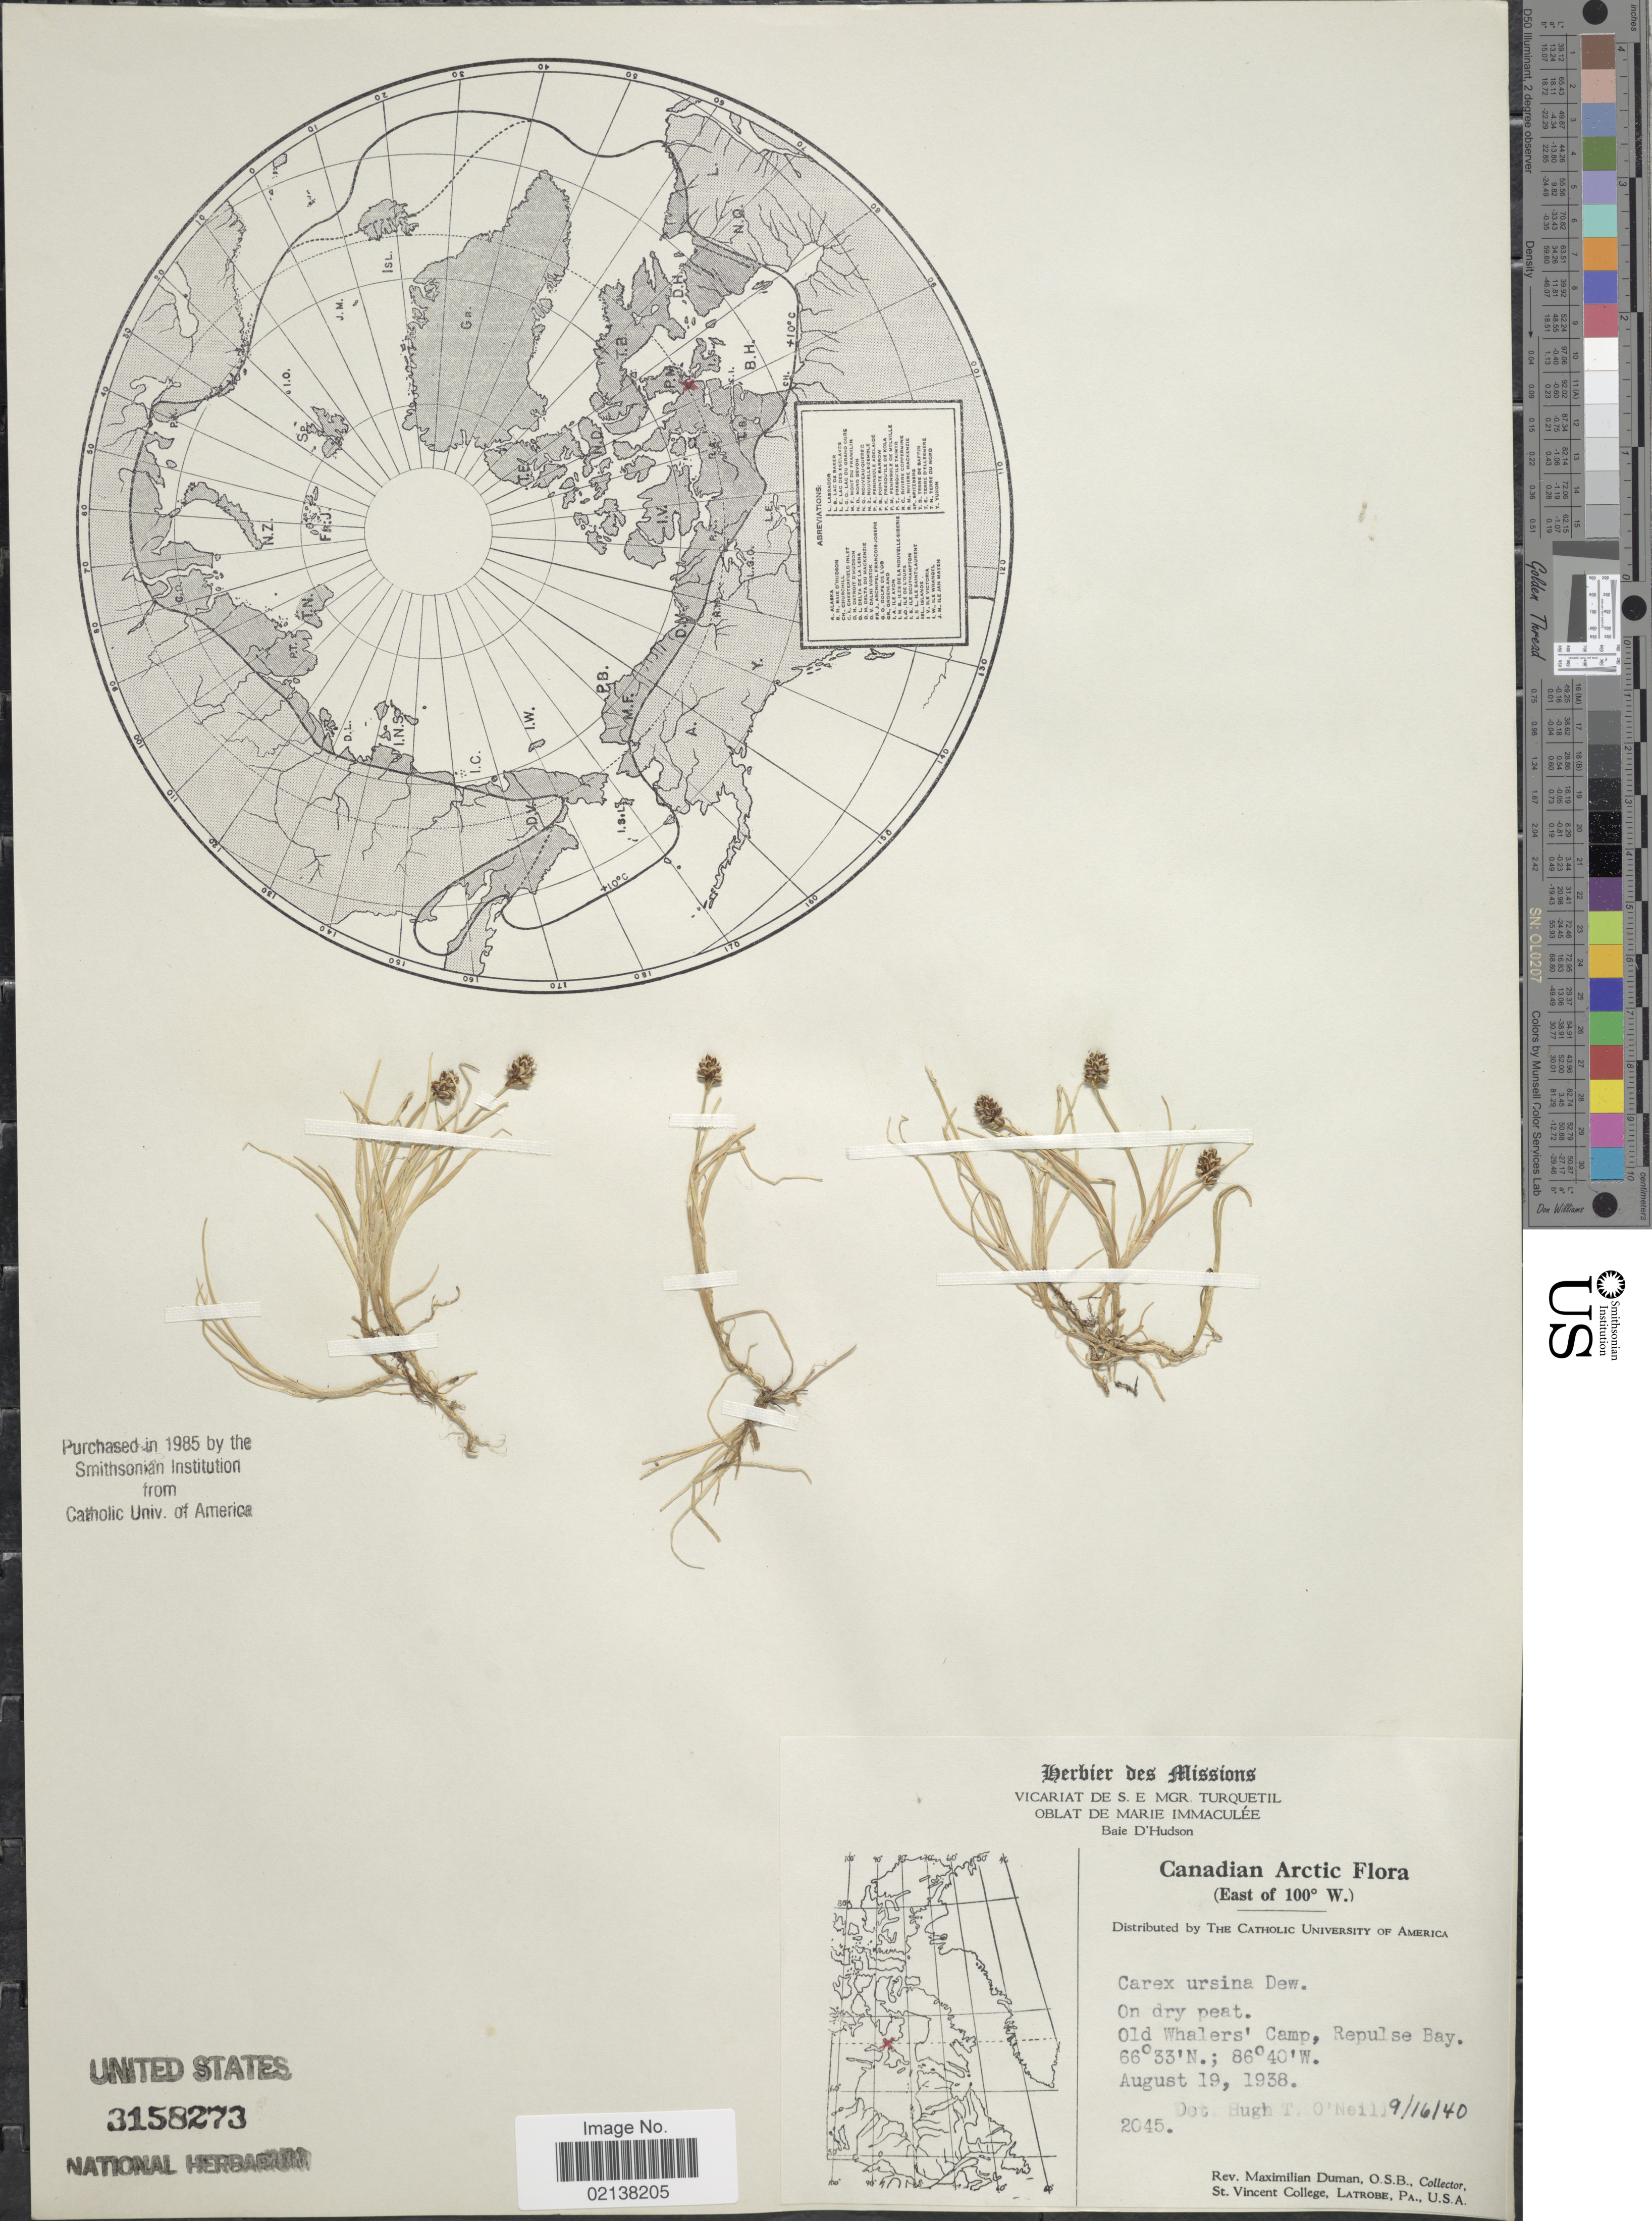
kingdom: Plantae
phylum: Tracheophyta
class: Liliopsida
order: Poales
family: Cyperaceae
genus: Carex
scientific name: Carex ursina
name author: Dewey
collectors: M. Duman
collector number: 2045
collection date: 1938-08-19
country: Canada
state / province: Nunavut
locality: Canadian Arctic (East of 100º W.) Old Whalers'Camp, Repulse Bay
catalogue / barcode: US 3158273